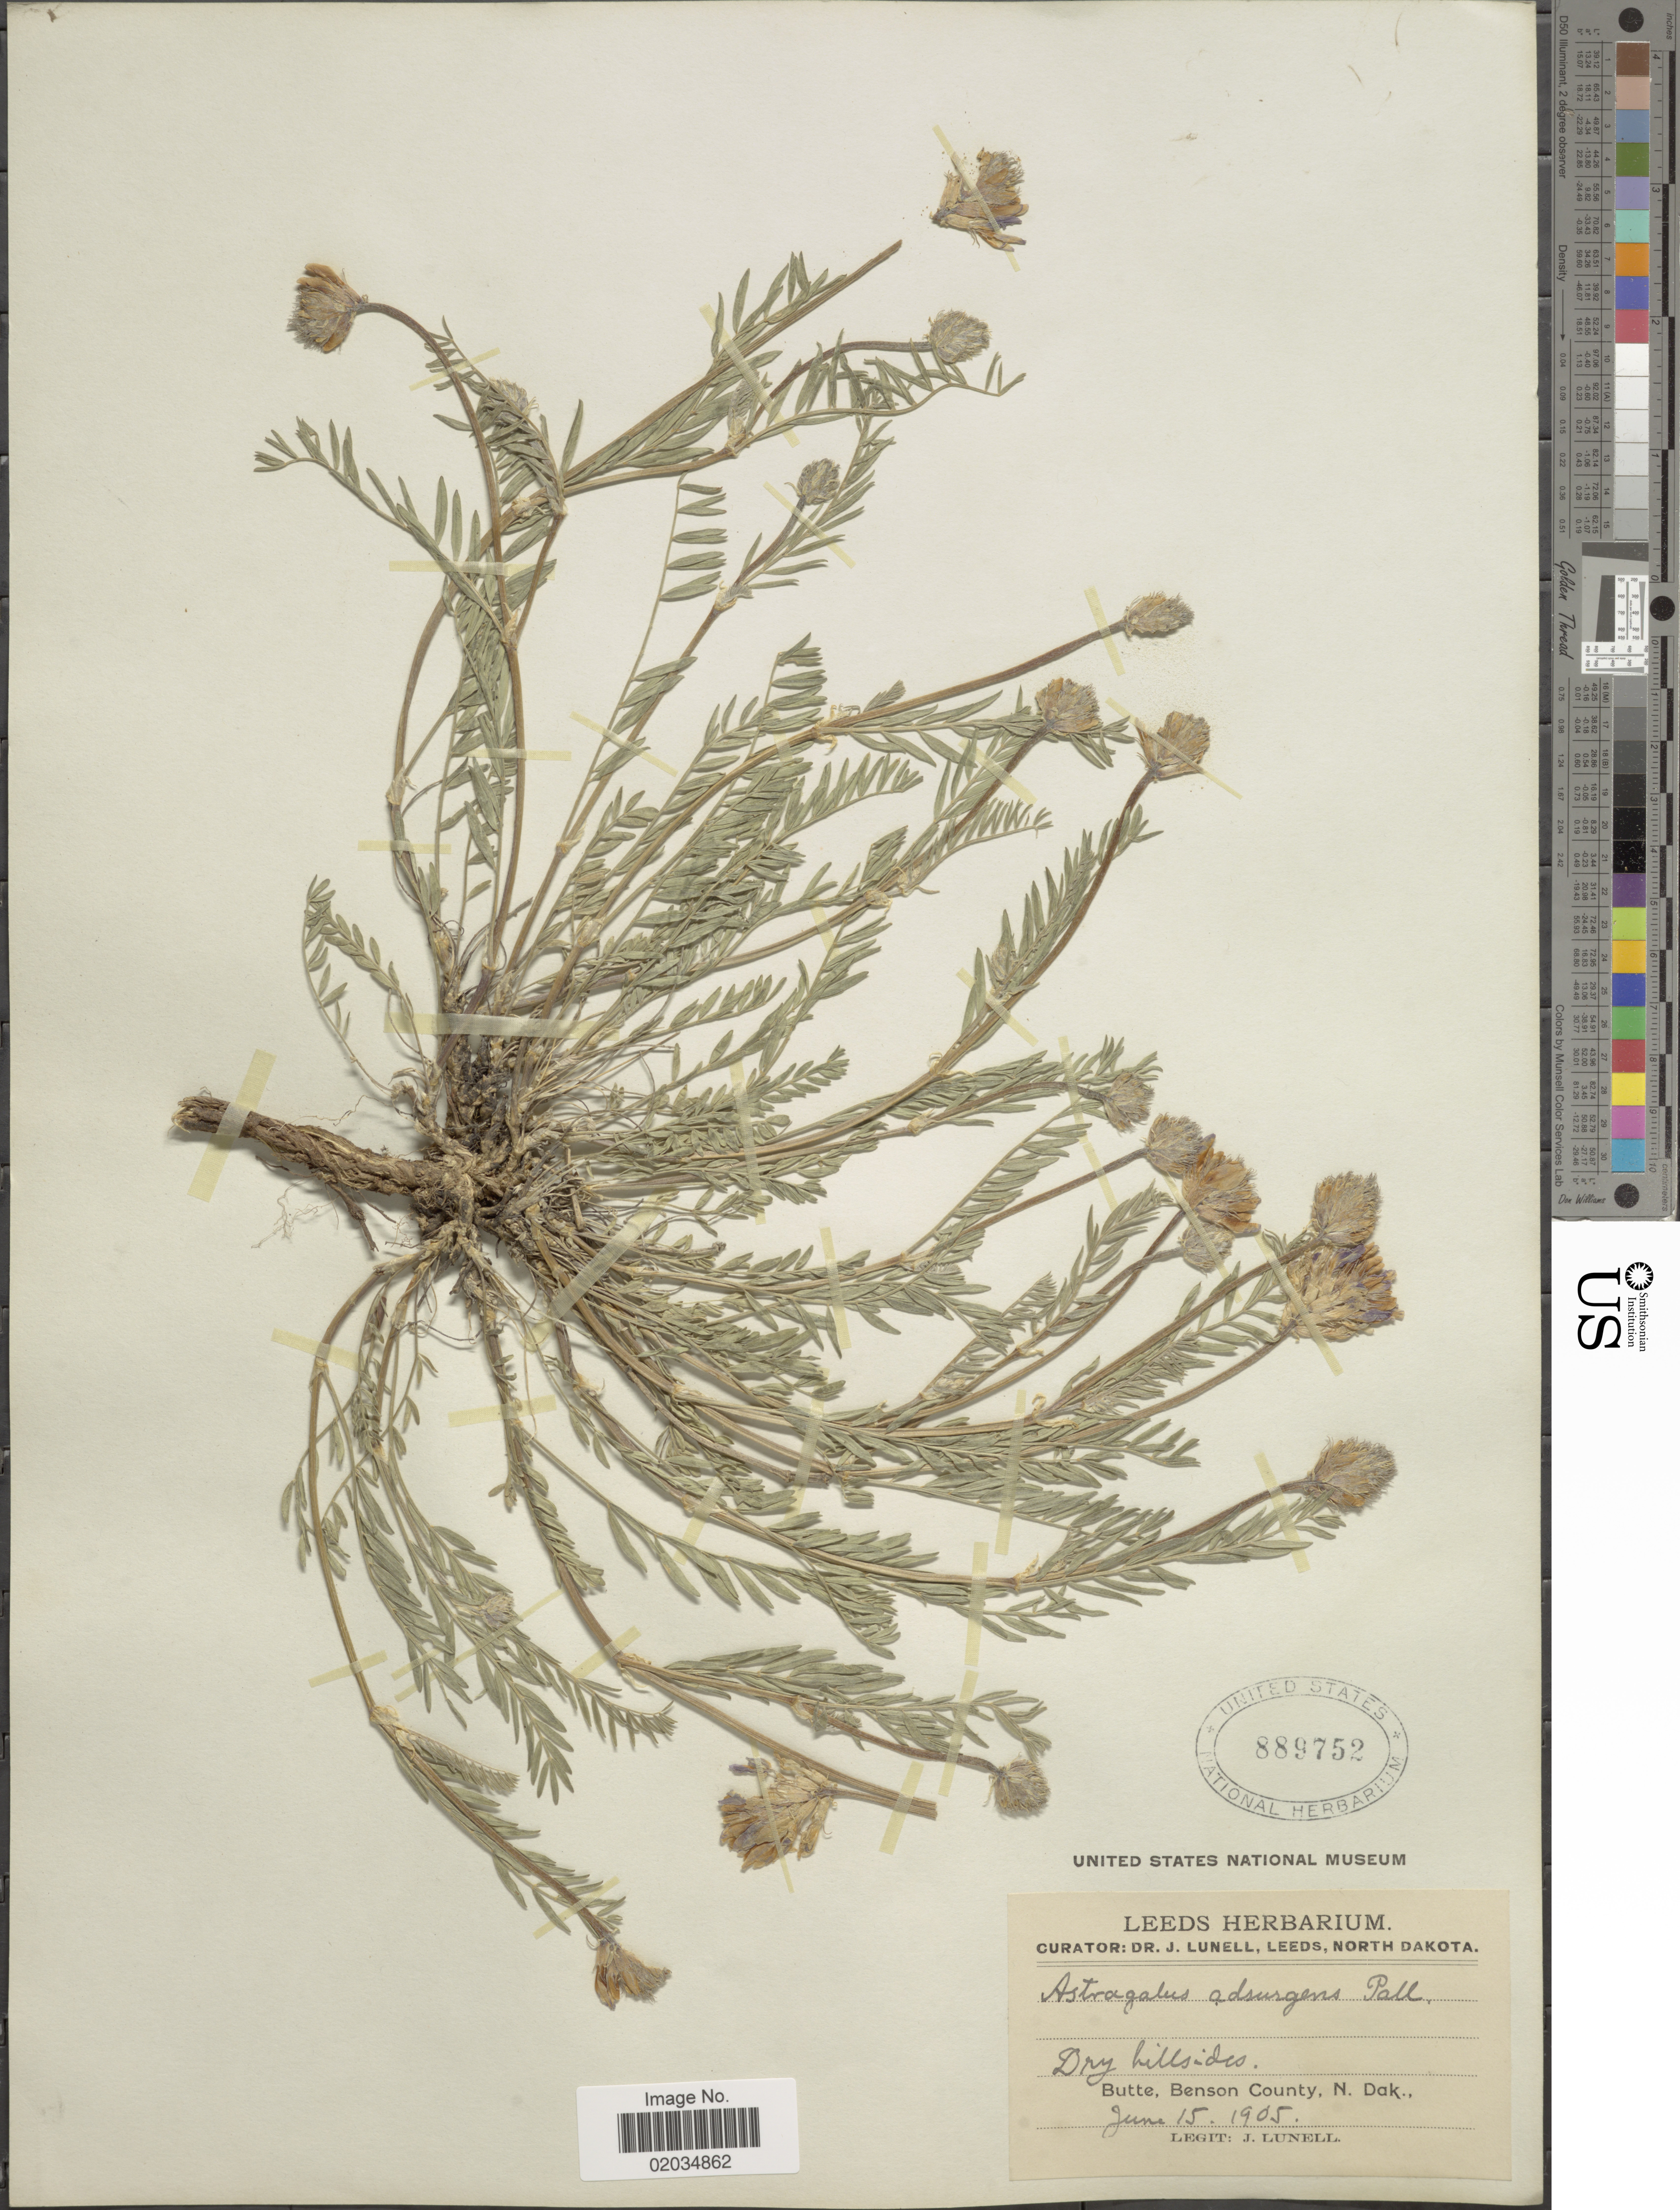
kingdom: Plantae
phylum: Tracheophyta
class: Magnoliopsida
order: Fabales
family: Fabaceae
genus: Astragalus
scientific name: Astragalus striatus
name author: Nutt.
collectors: J. Lunell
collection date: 1905-06-15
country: United States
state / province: North Dakota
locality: Butte, Benson County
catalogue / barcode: US 889752